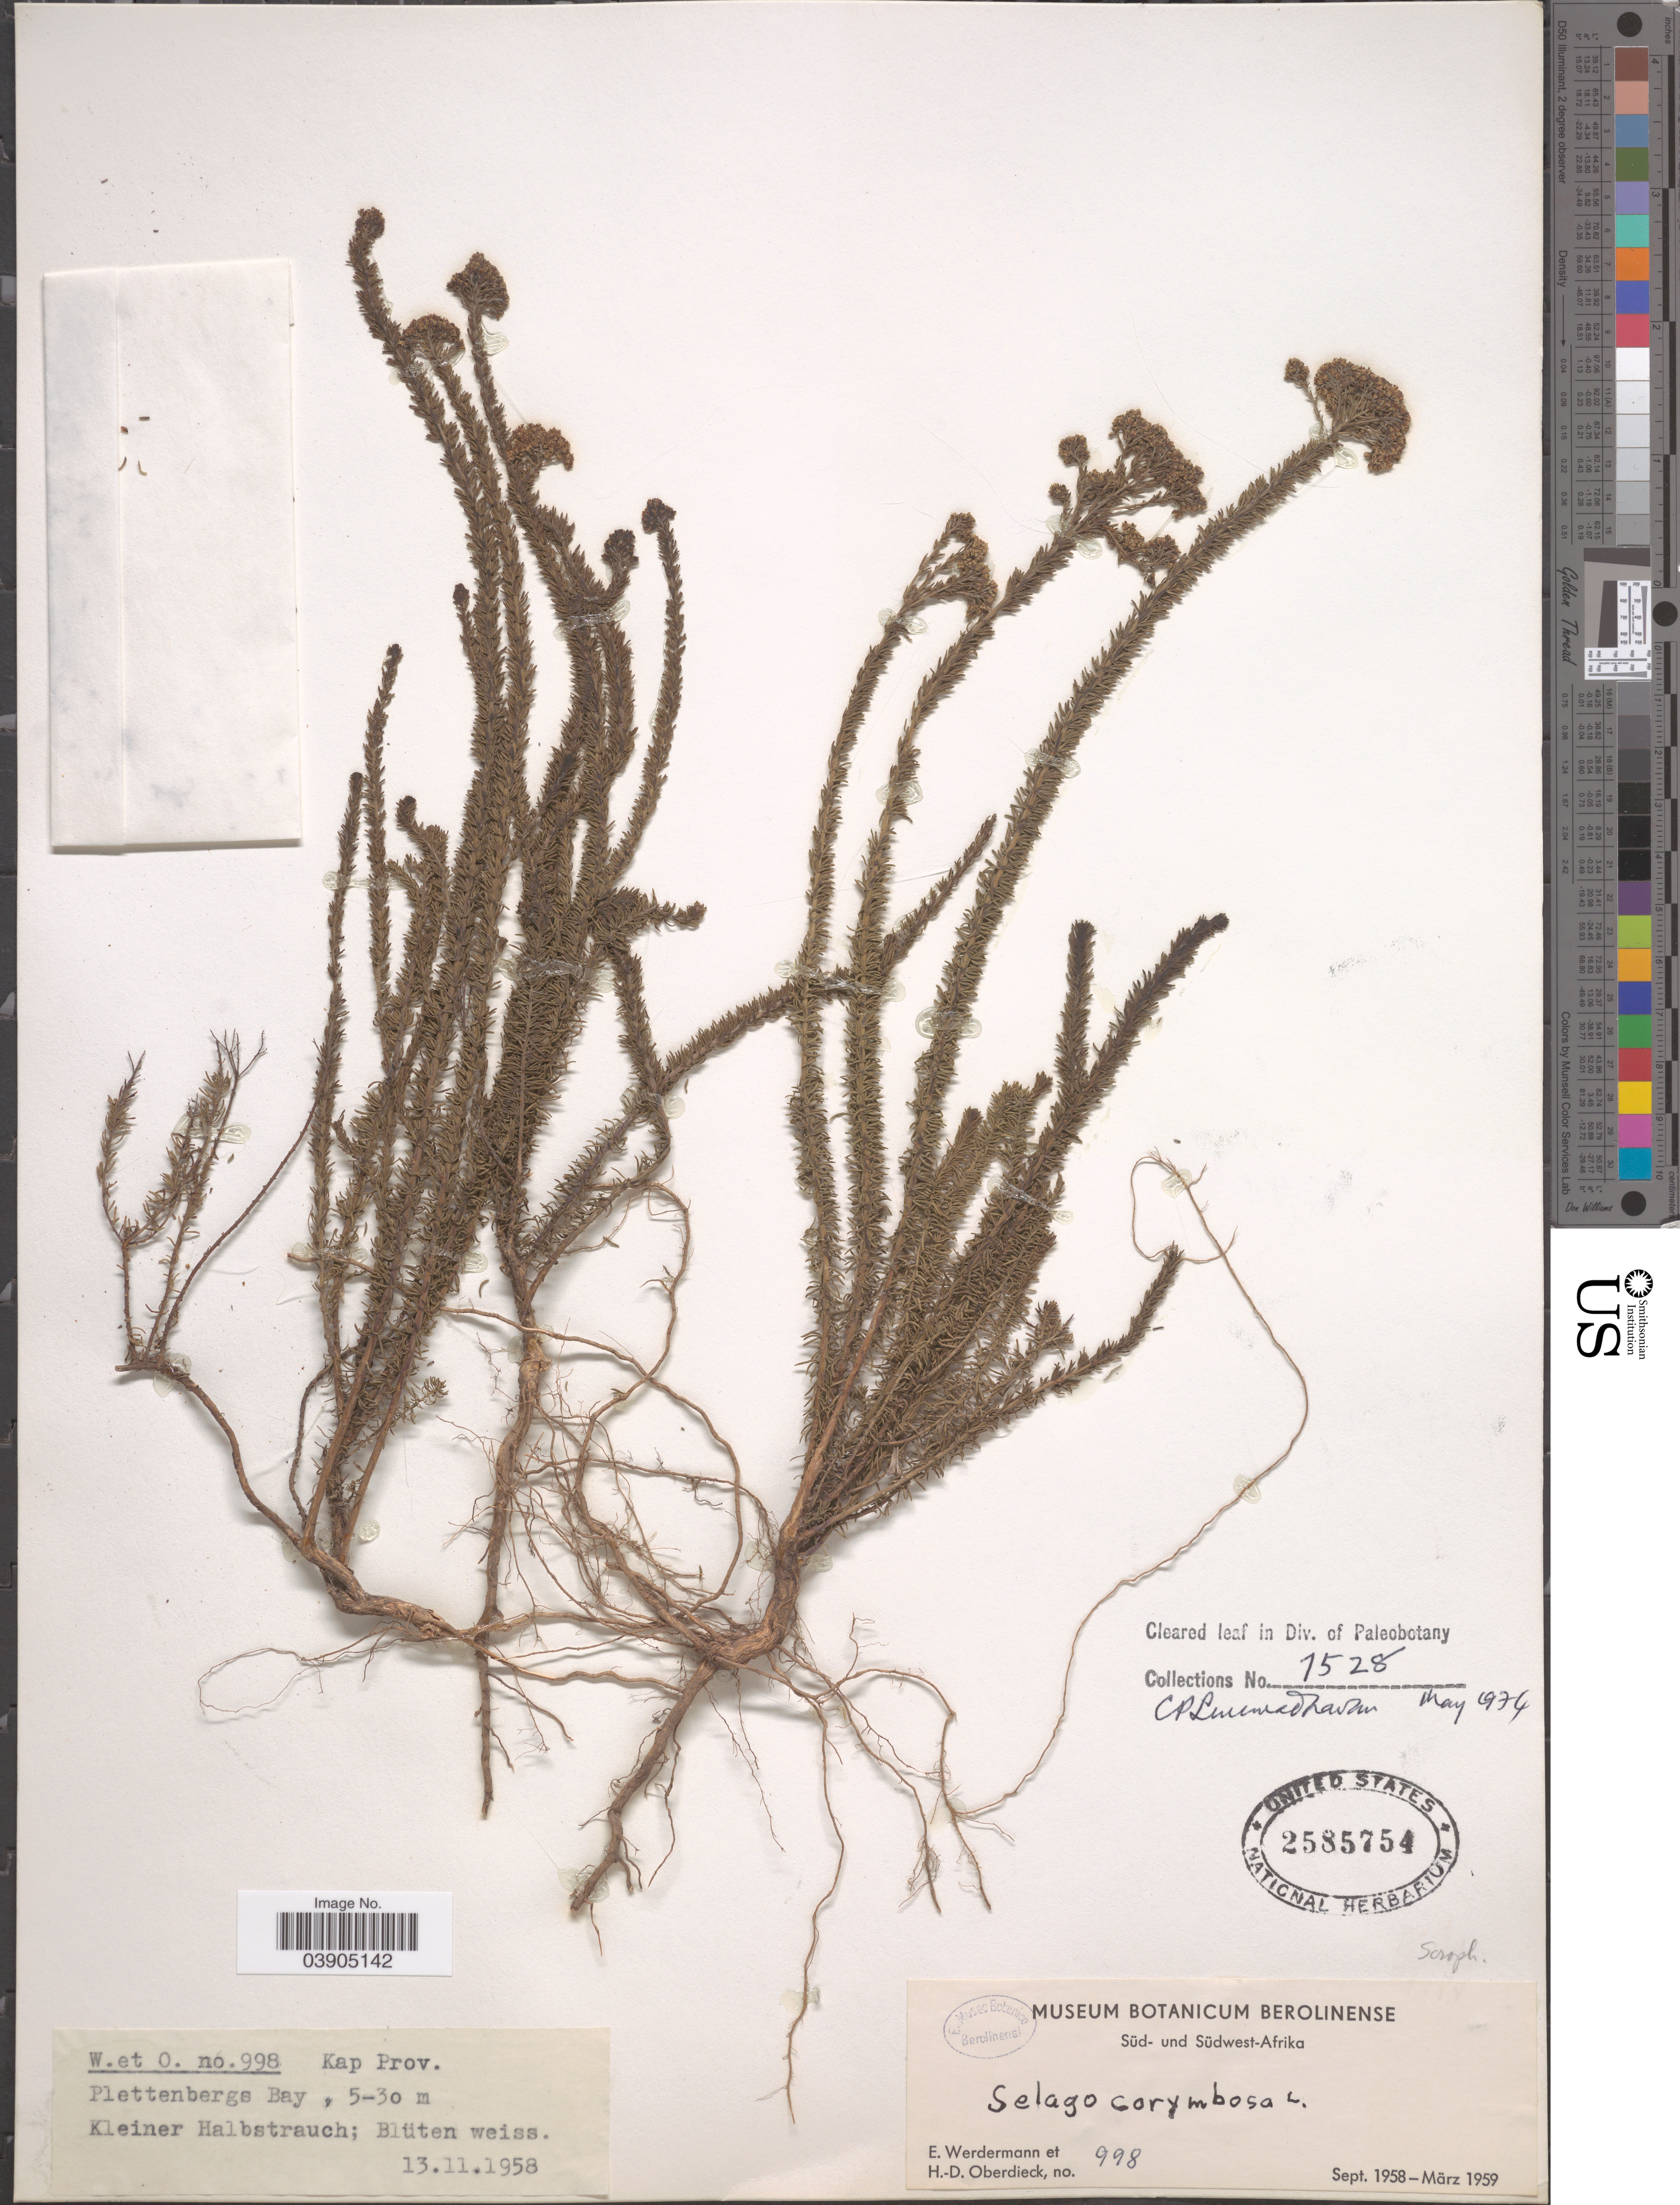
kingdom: Plantae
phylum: Tracheophyta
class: Magnoliopsida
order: Lamiales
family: Scrophulariaceae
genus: Selago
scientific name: Selago corymbosa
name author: L.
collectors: E. Werdermann & H. Oberdieck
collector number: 998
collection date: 1958-11-13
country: South Africa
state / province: Western Cape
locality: Kap Prov. Plettenbergs Bay, Kleiner Halbstrauch.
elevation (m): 5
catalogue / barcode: US 2585754